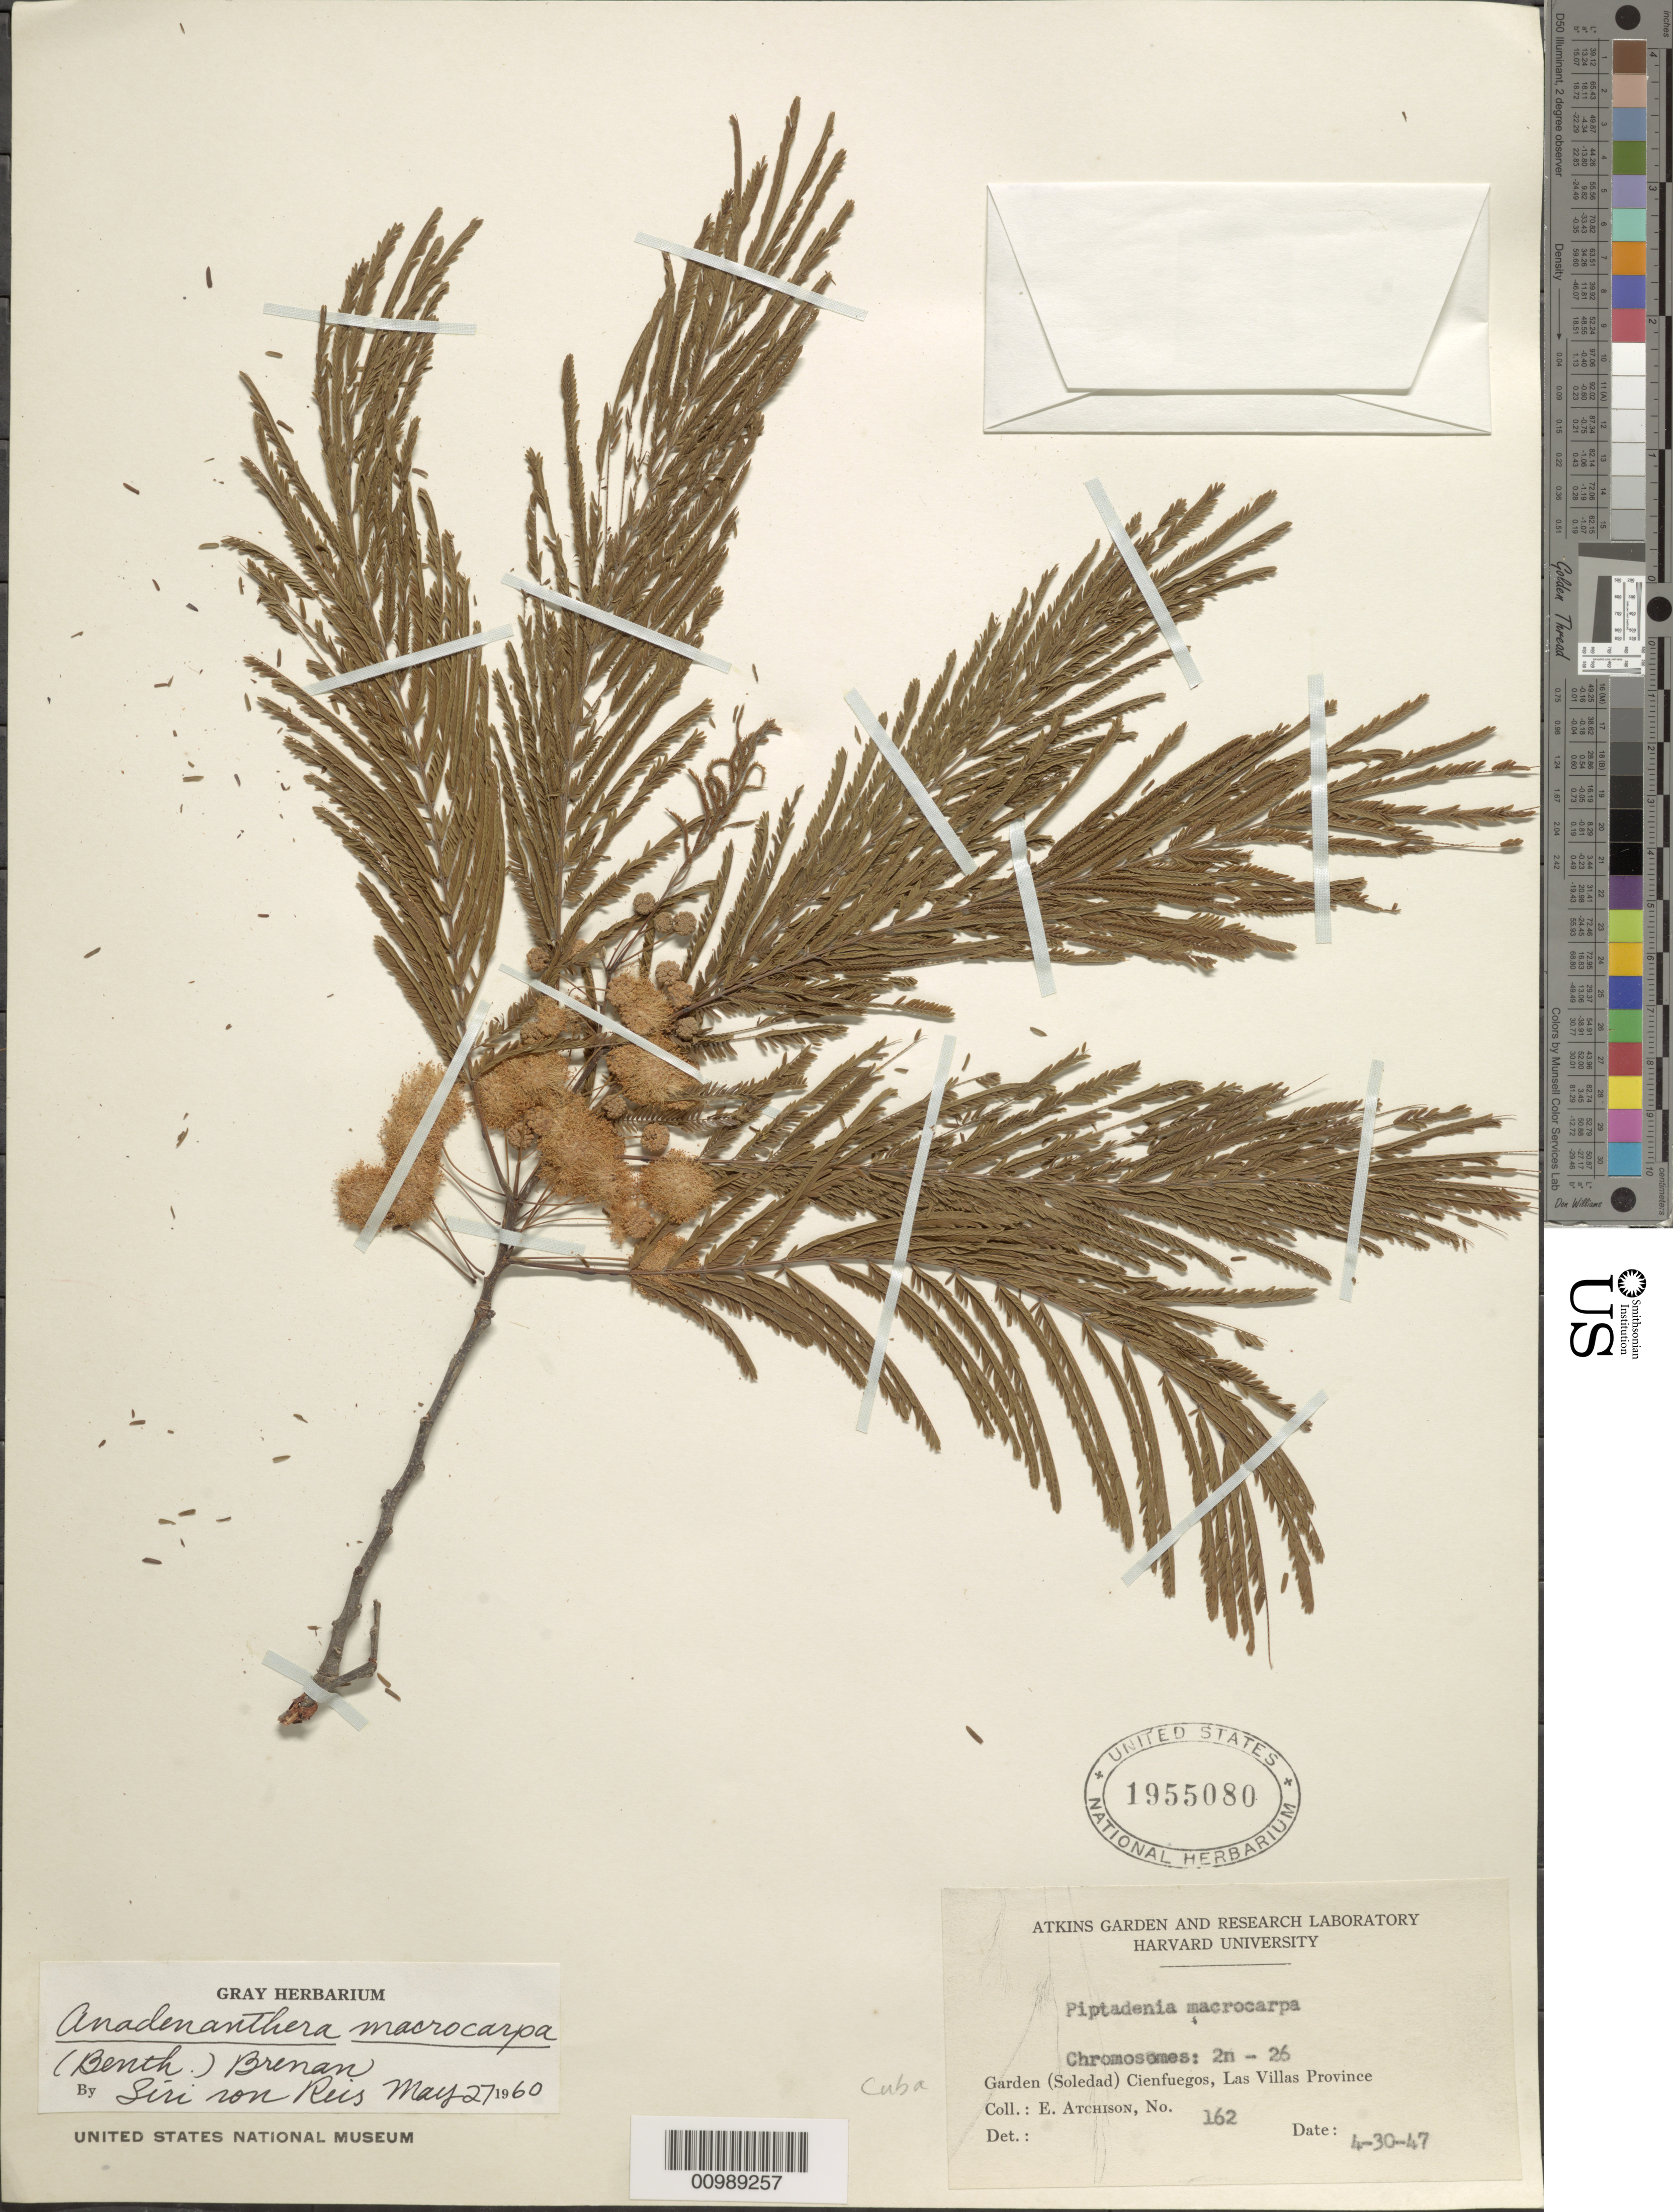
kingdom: Plantae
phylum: Tracheophyta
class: Magnoliopsida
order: Fabales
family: Fabaceae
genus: Anadenanthera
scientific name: Anadenanthera macrocarpa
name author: (Benth.) Brenan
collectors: E. Atchison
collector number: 162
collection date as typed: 30 Apr 1947 or 30 Apr 1847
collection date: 1847-04-30 or 1947-04-30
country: Cuba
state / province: Las Villas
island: Cuba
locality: Cienfuegos Dist.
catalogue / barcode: US 1955080